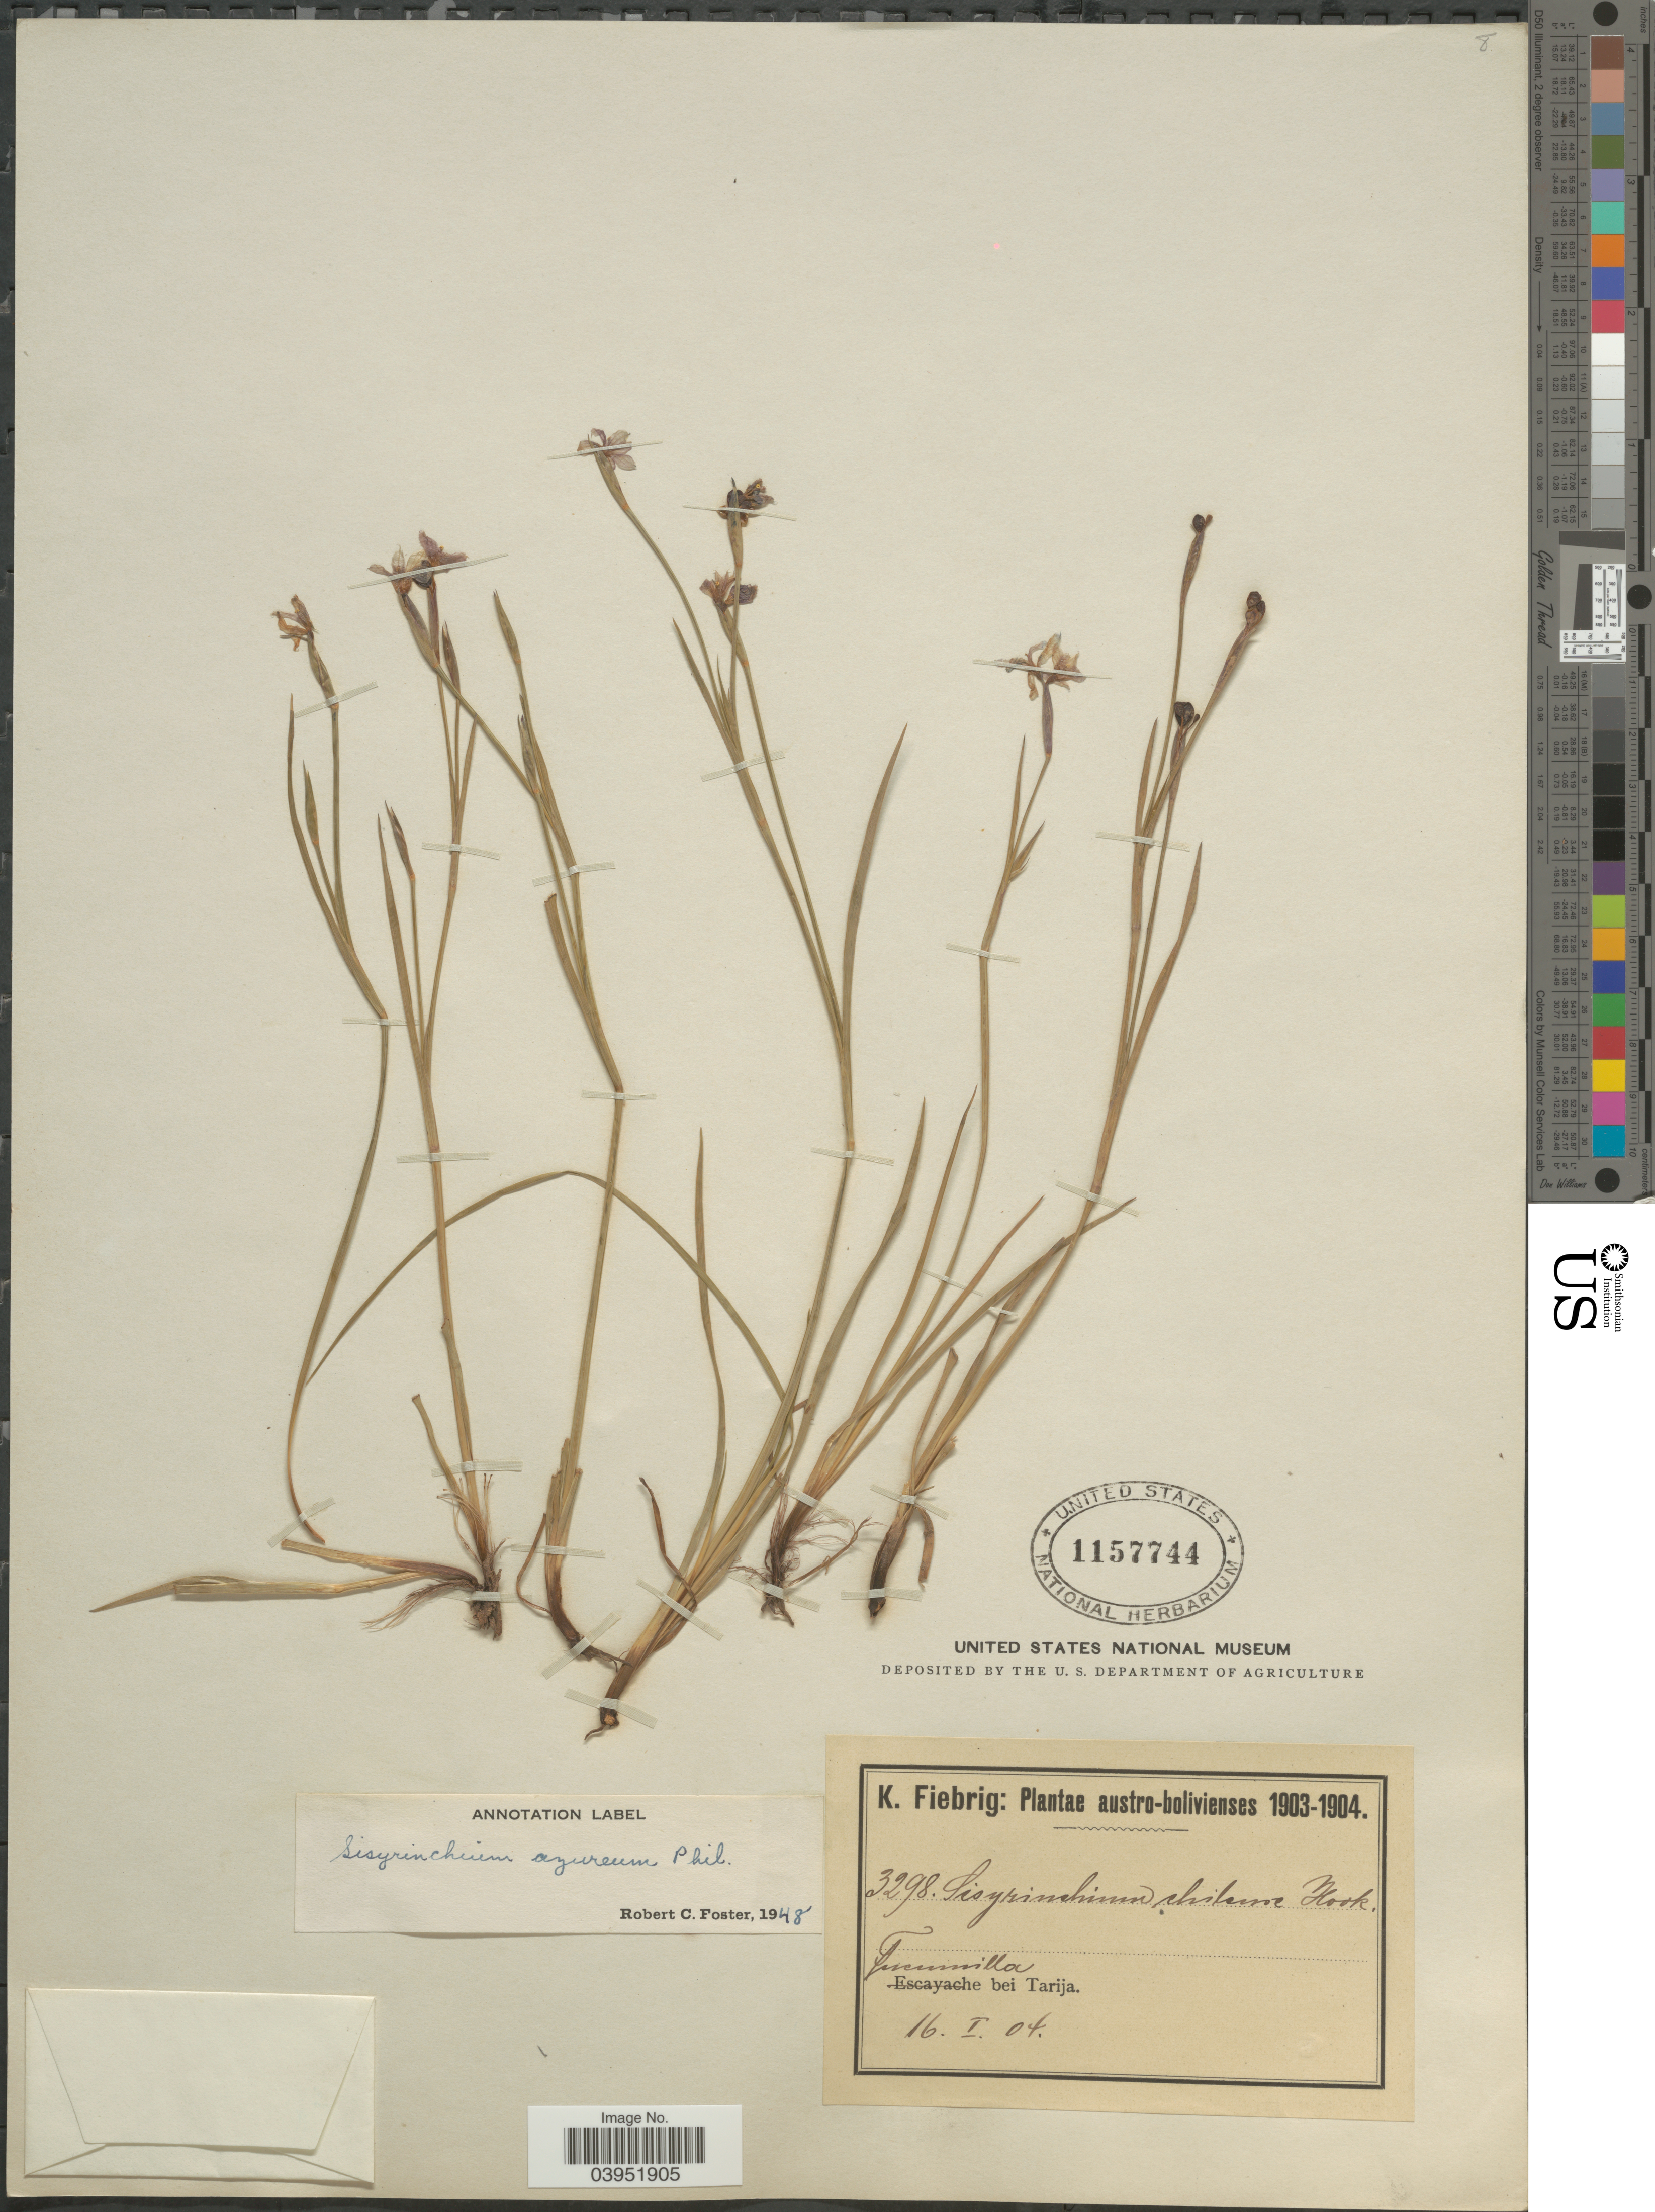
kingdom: Plantae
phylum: Tracheophyta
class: Liliopsida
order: Asparagales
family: Iridaceae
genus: Sisyrinchium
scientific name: Sisyrinchium azureum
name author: Phil.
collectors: K. Fiebrig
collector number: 3298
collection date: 1904-01-16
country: Bolivia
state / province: Tarija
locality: Austro-boliviensis. Tucumillas bei Tarija.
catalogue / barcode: US 1157744